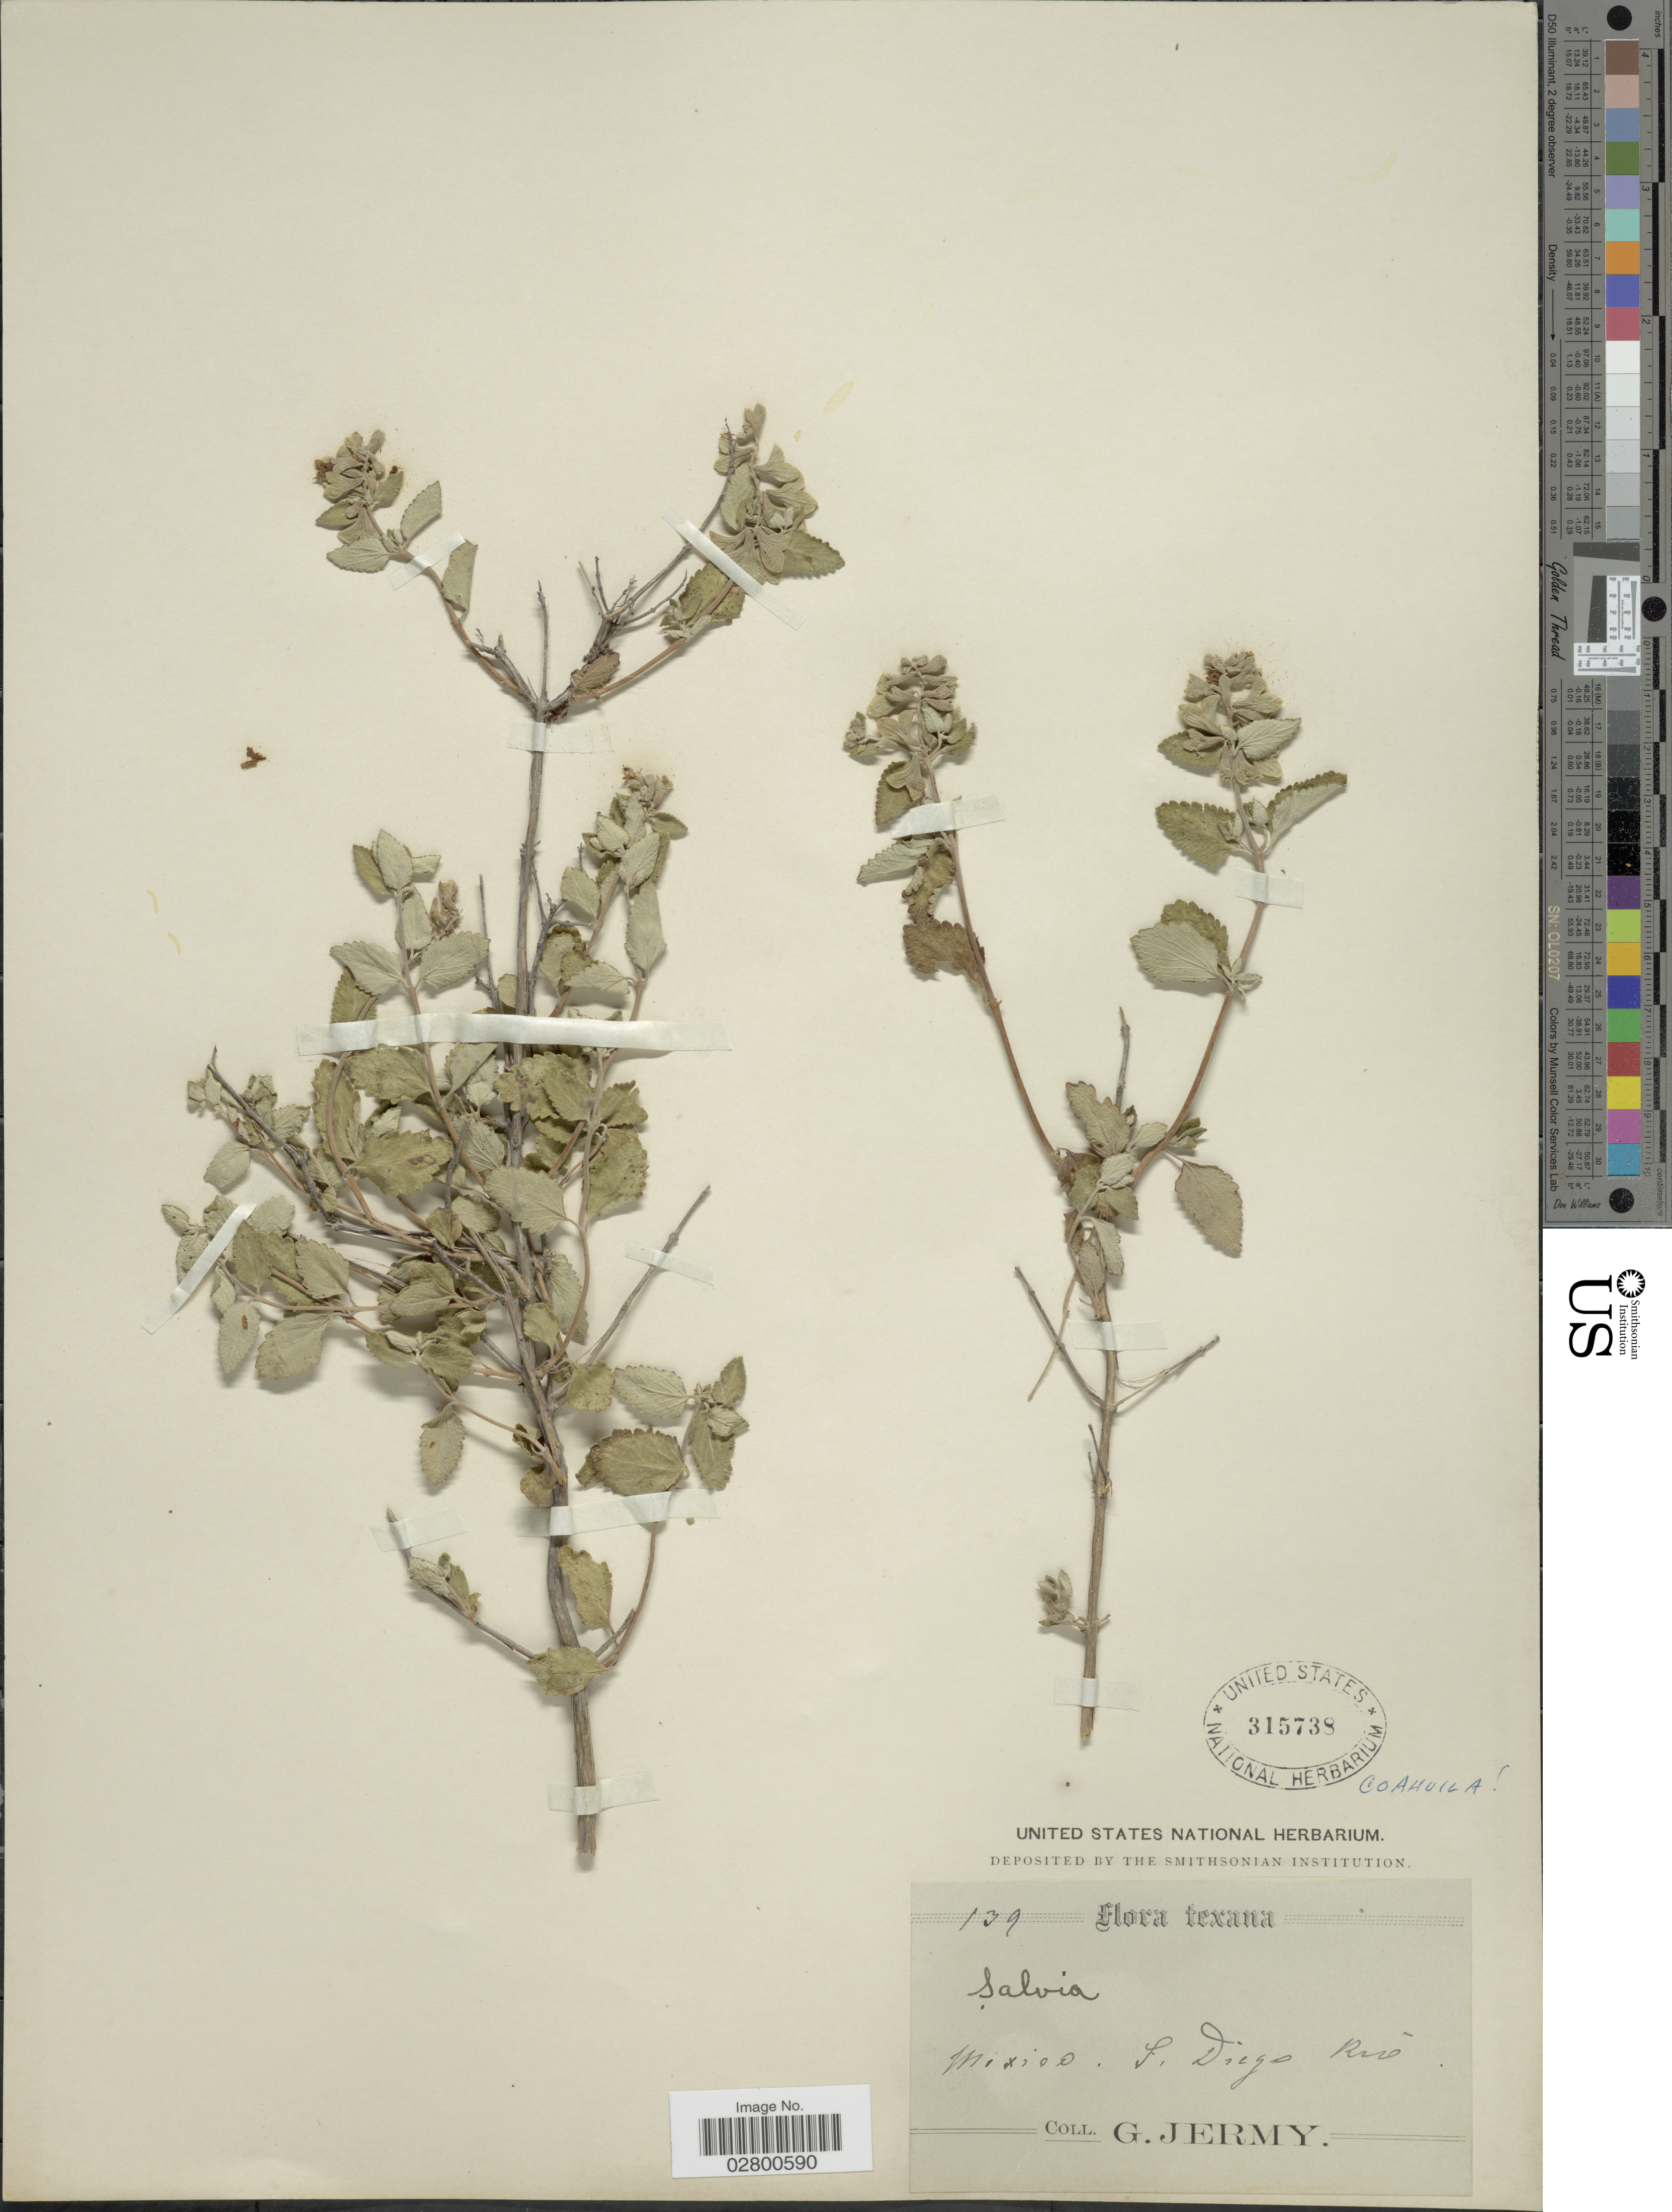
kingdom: Plantae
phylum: Tracheophyta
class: Magnoliopsida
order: Lamiales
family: Lamiaceae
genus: Salvia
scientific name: Salvia ballotiflora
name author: Benth.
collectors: G. Jermy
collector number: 139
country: Mexico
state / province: Coahuila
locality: S. Diego Rio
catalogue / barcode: US 315738